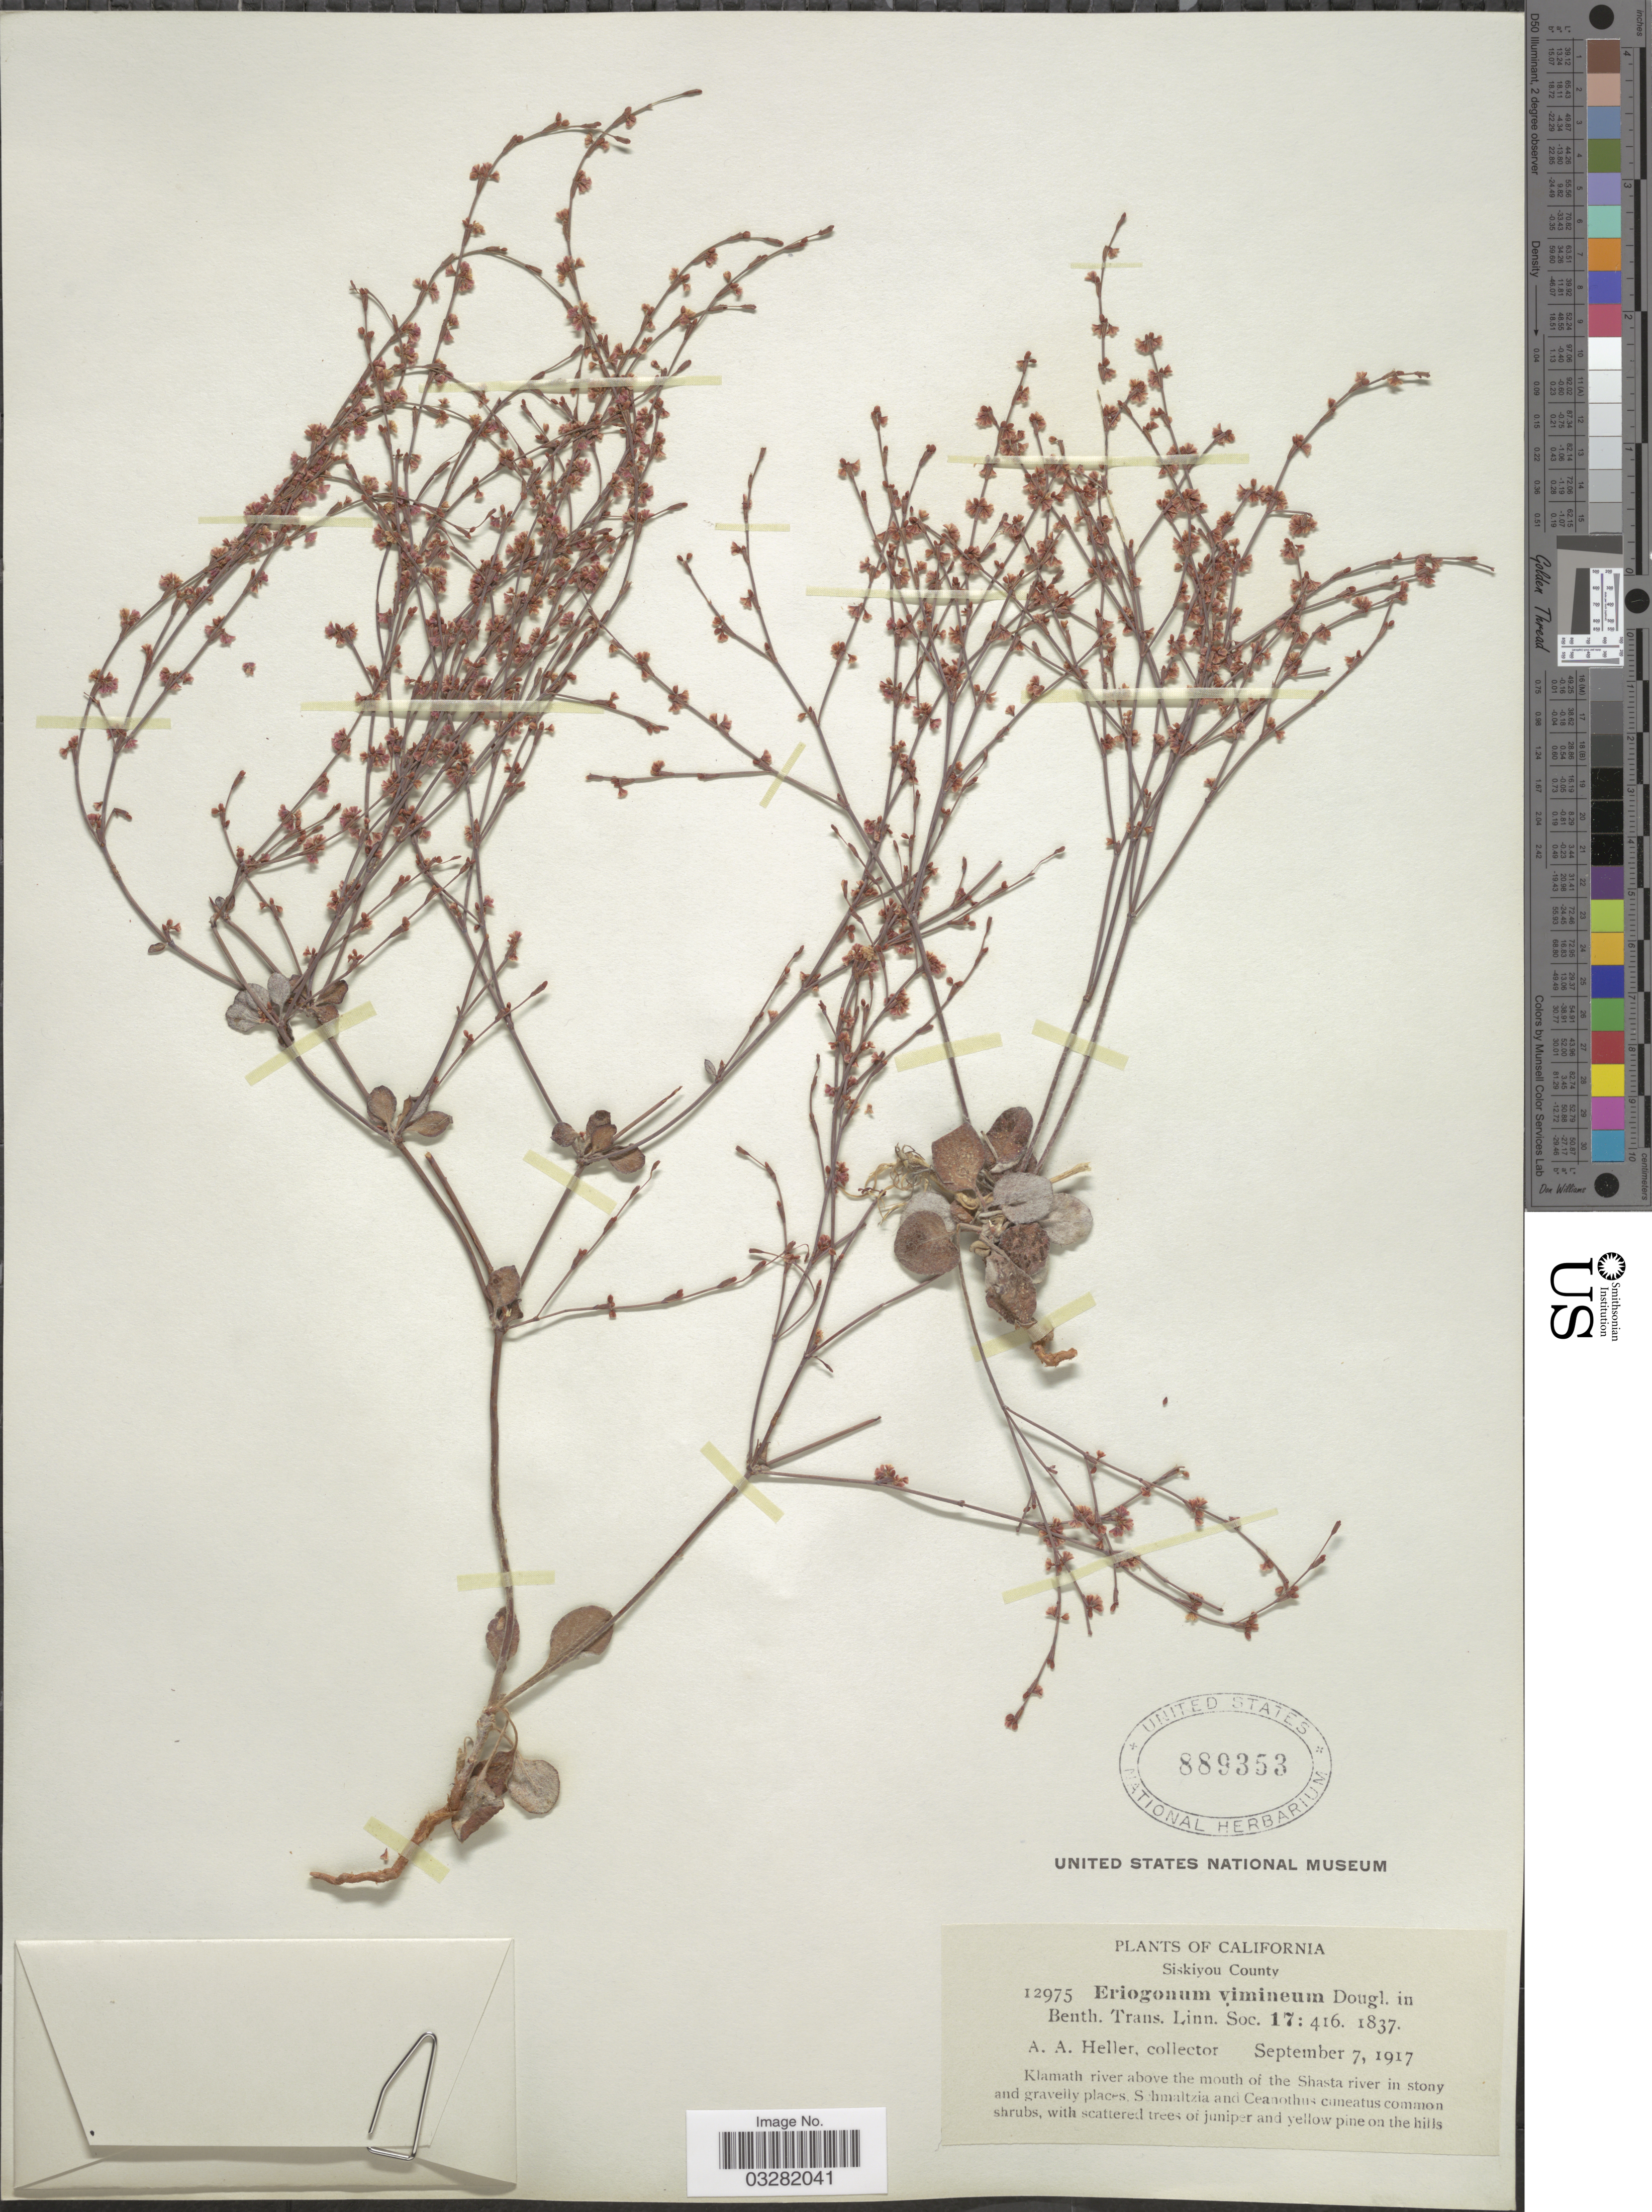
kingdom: Plantae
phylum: Tracheophyta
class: Magnoliopsida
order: Caryophyllales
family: Polygonaceae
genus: Eriogonum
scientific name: Eriogonum vimineum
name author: Douglas ex Benth.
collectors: A. A. Heller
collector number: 12975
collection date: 1917-09-07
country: United States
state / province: California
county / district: Siskiyou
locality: Siskiyou County. Klamath river above the mouth of the Shasta river.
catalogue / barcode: US 889353